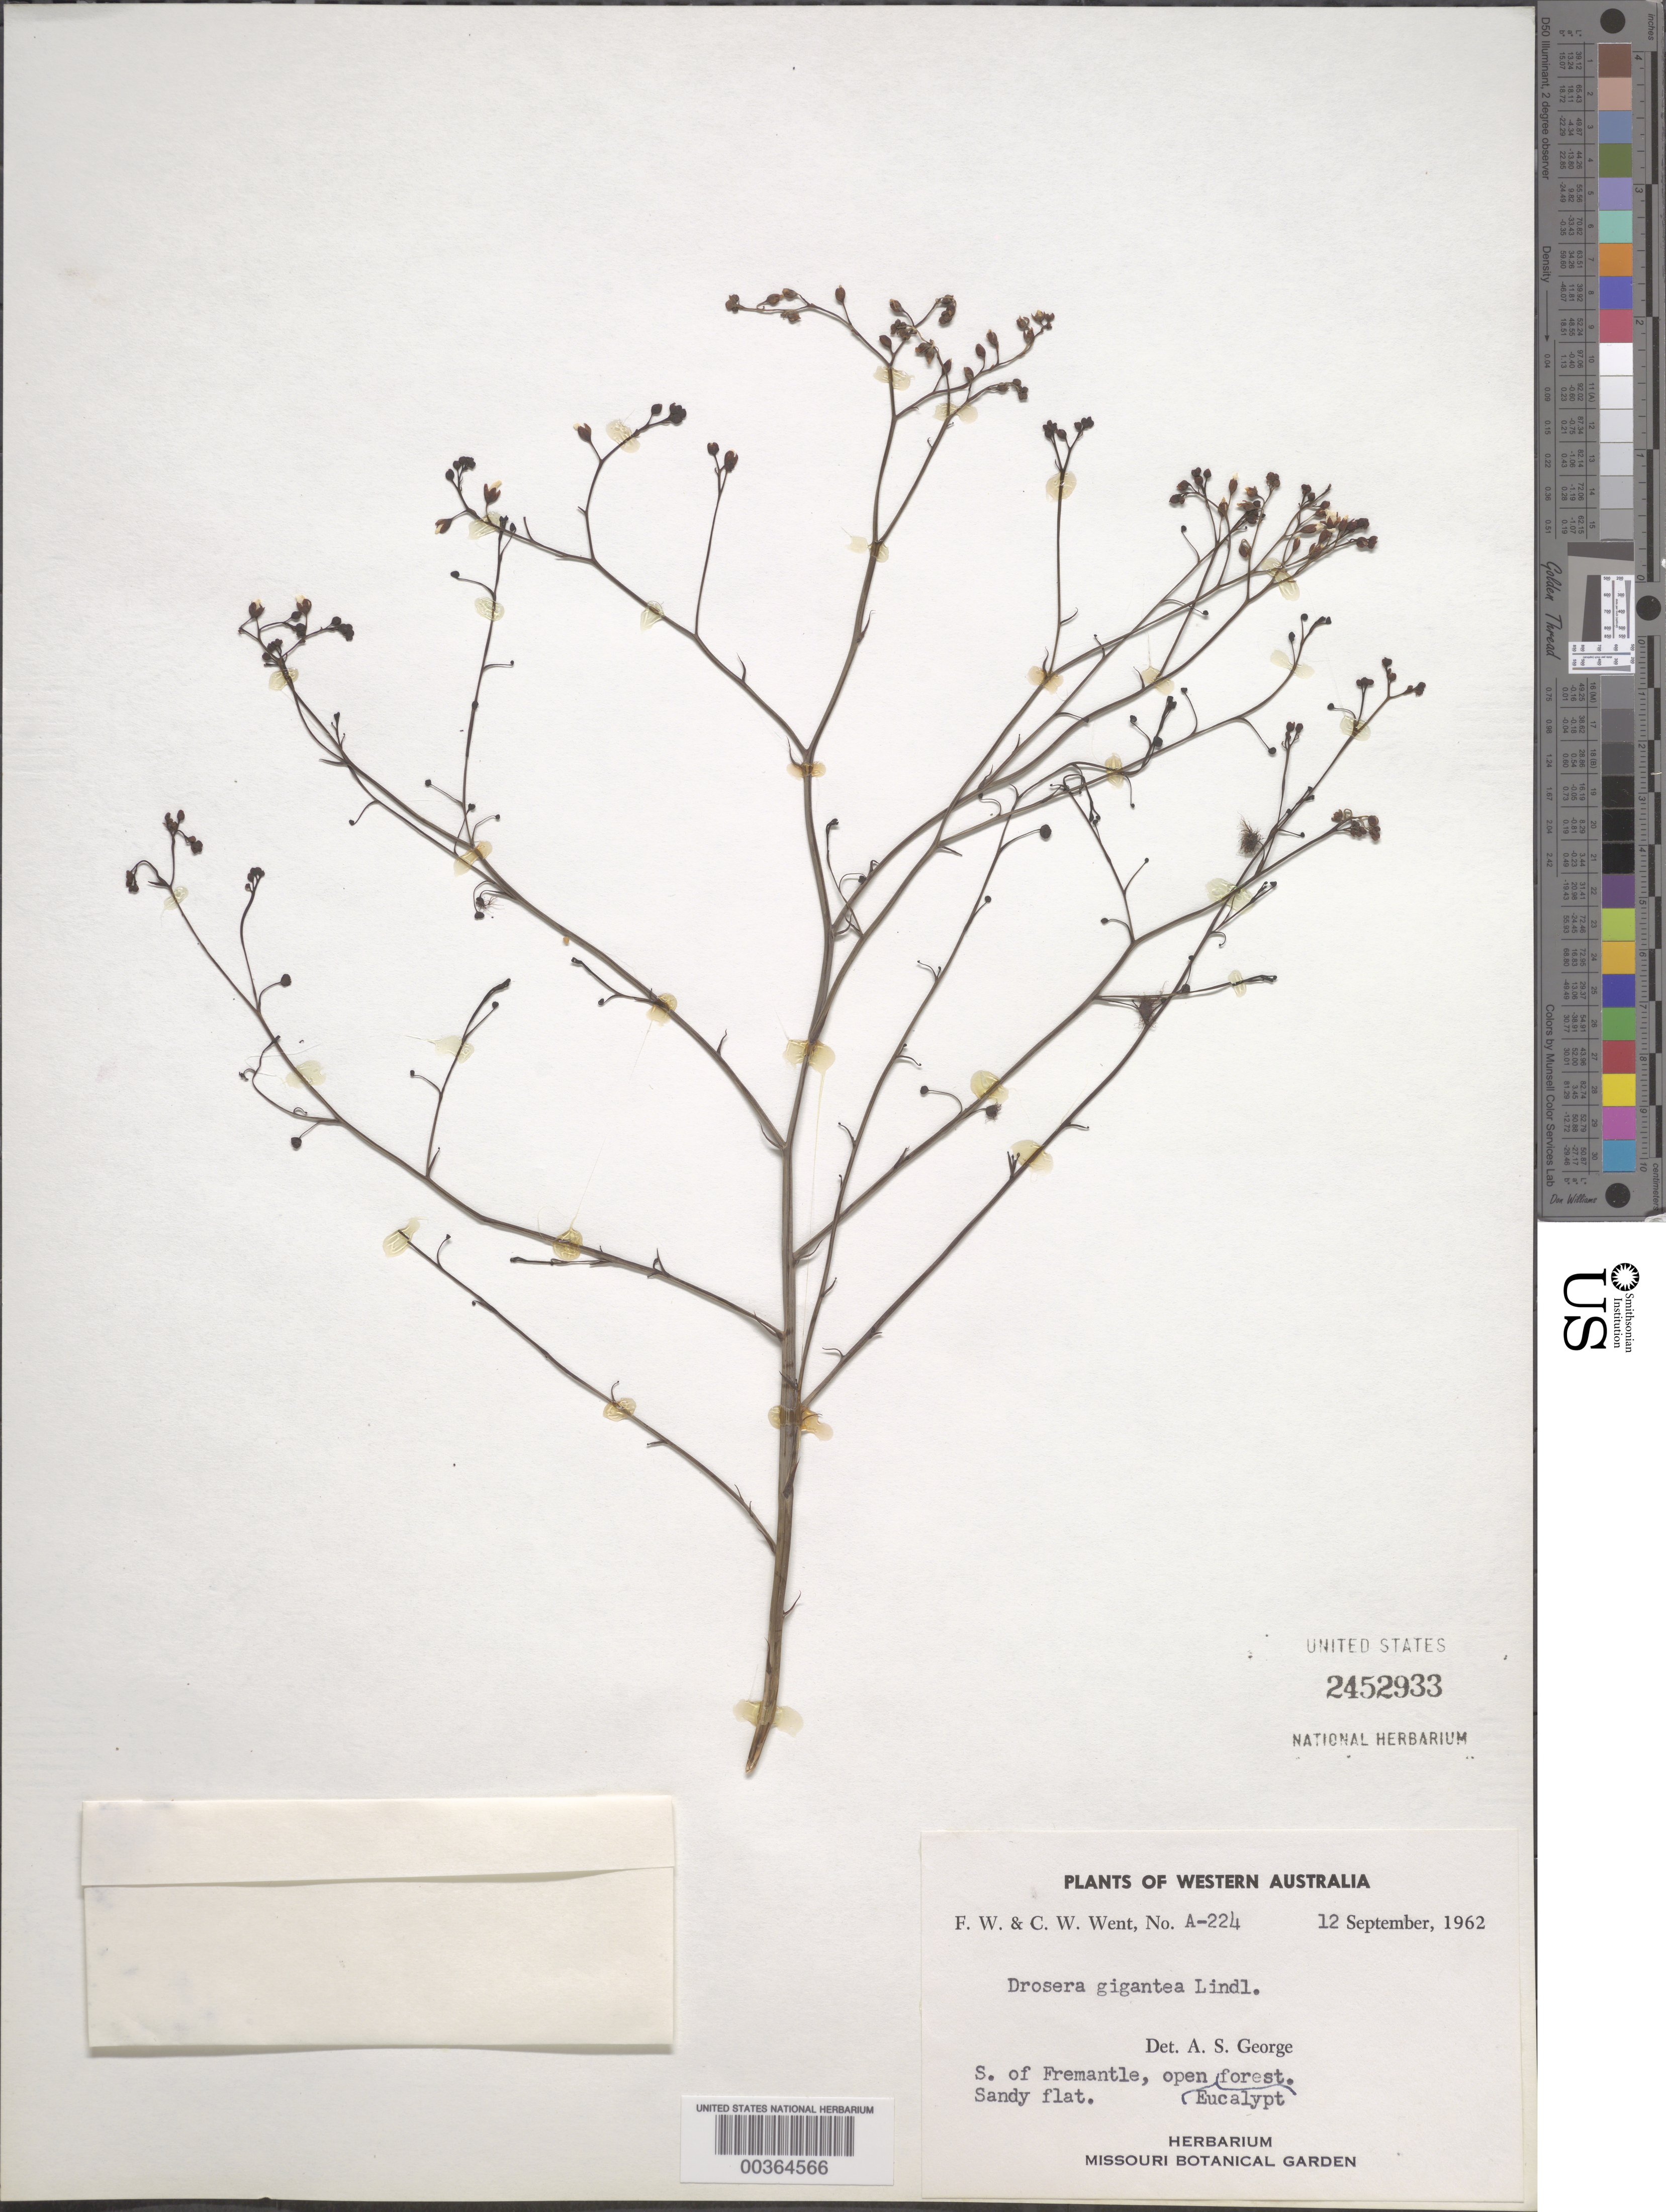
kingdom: Plantae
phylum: Tracheophyta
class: Magnoliopsida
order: Caryophyllales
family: Droseraceae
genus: Drosera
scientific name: Drosera gigantea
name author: Lindl.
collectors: F. W. Went & C. W. Went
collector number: A-224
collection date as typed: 12 Sep 1962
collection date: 1962-09-12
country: Australia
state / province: Western Australia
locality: S of fremantle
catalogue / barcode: US 2452933